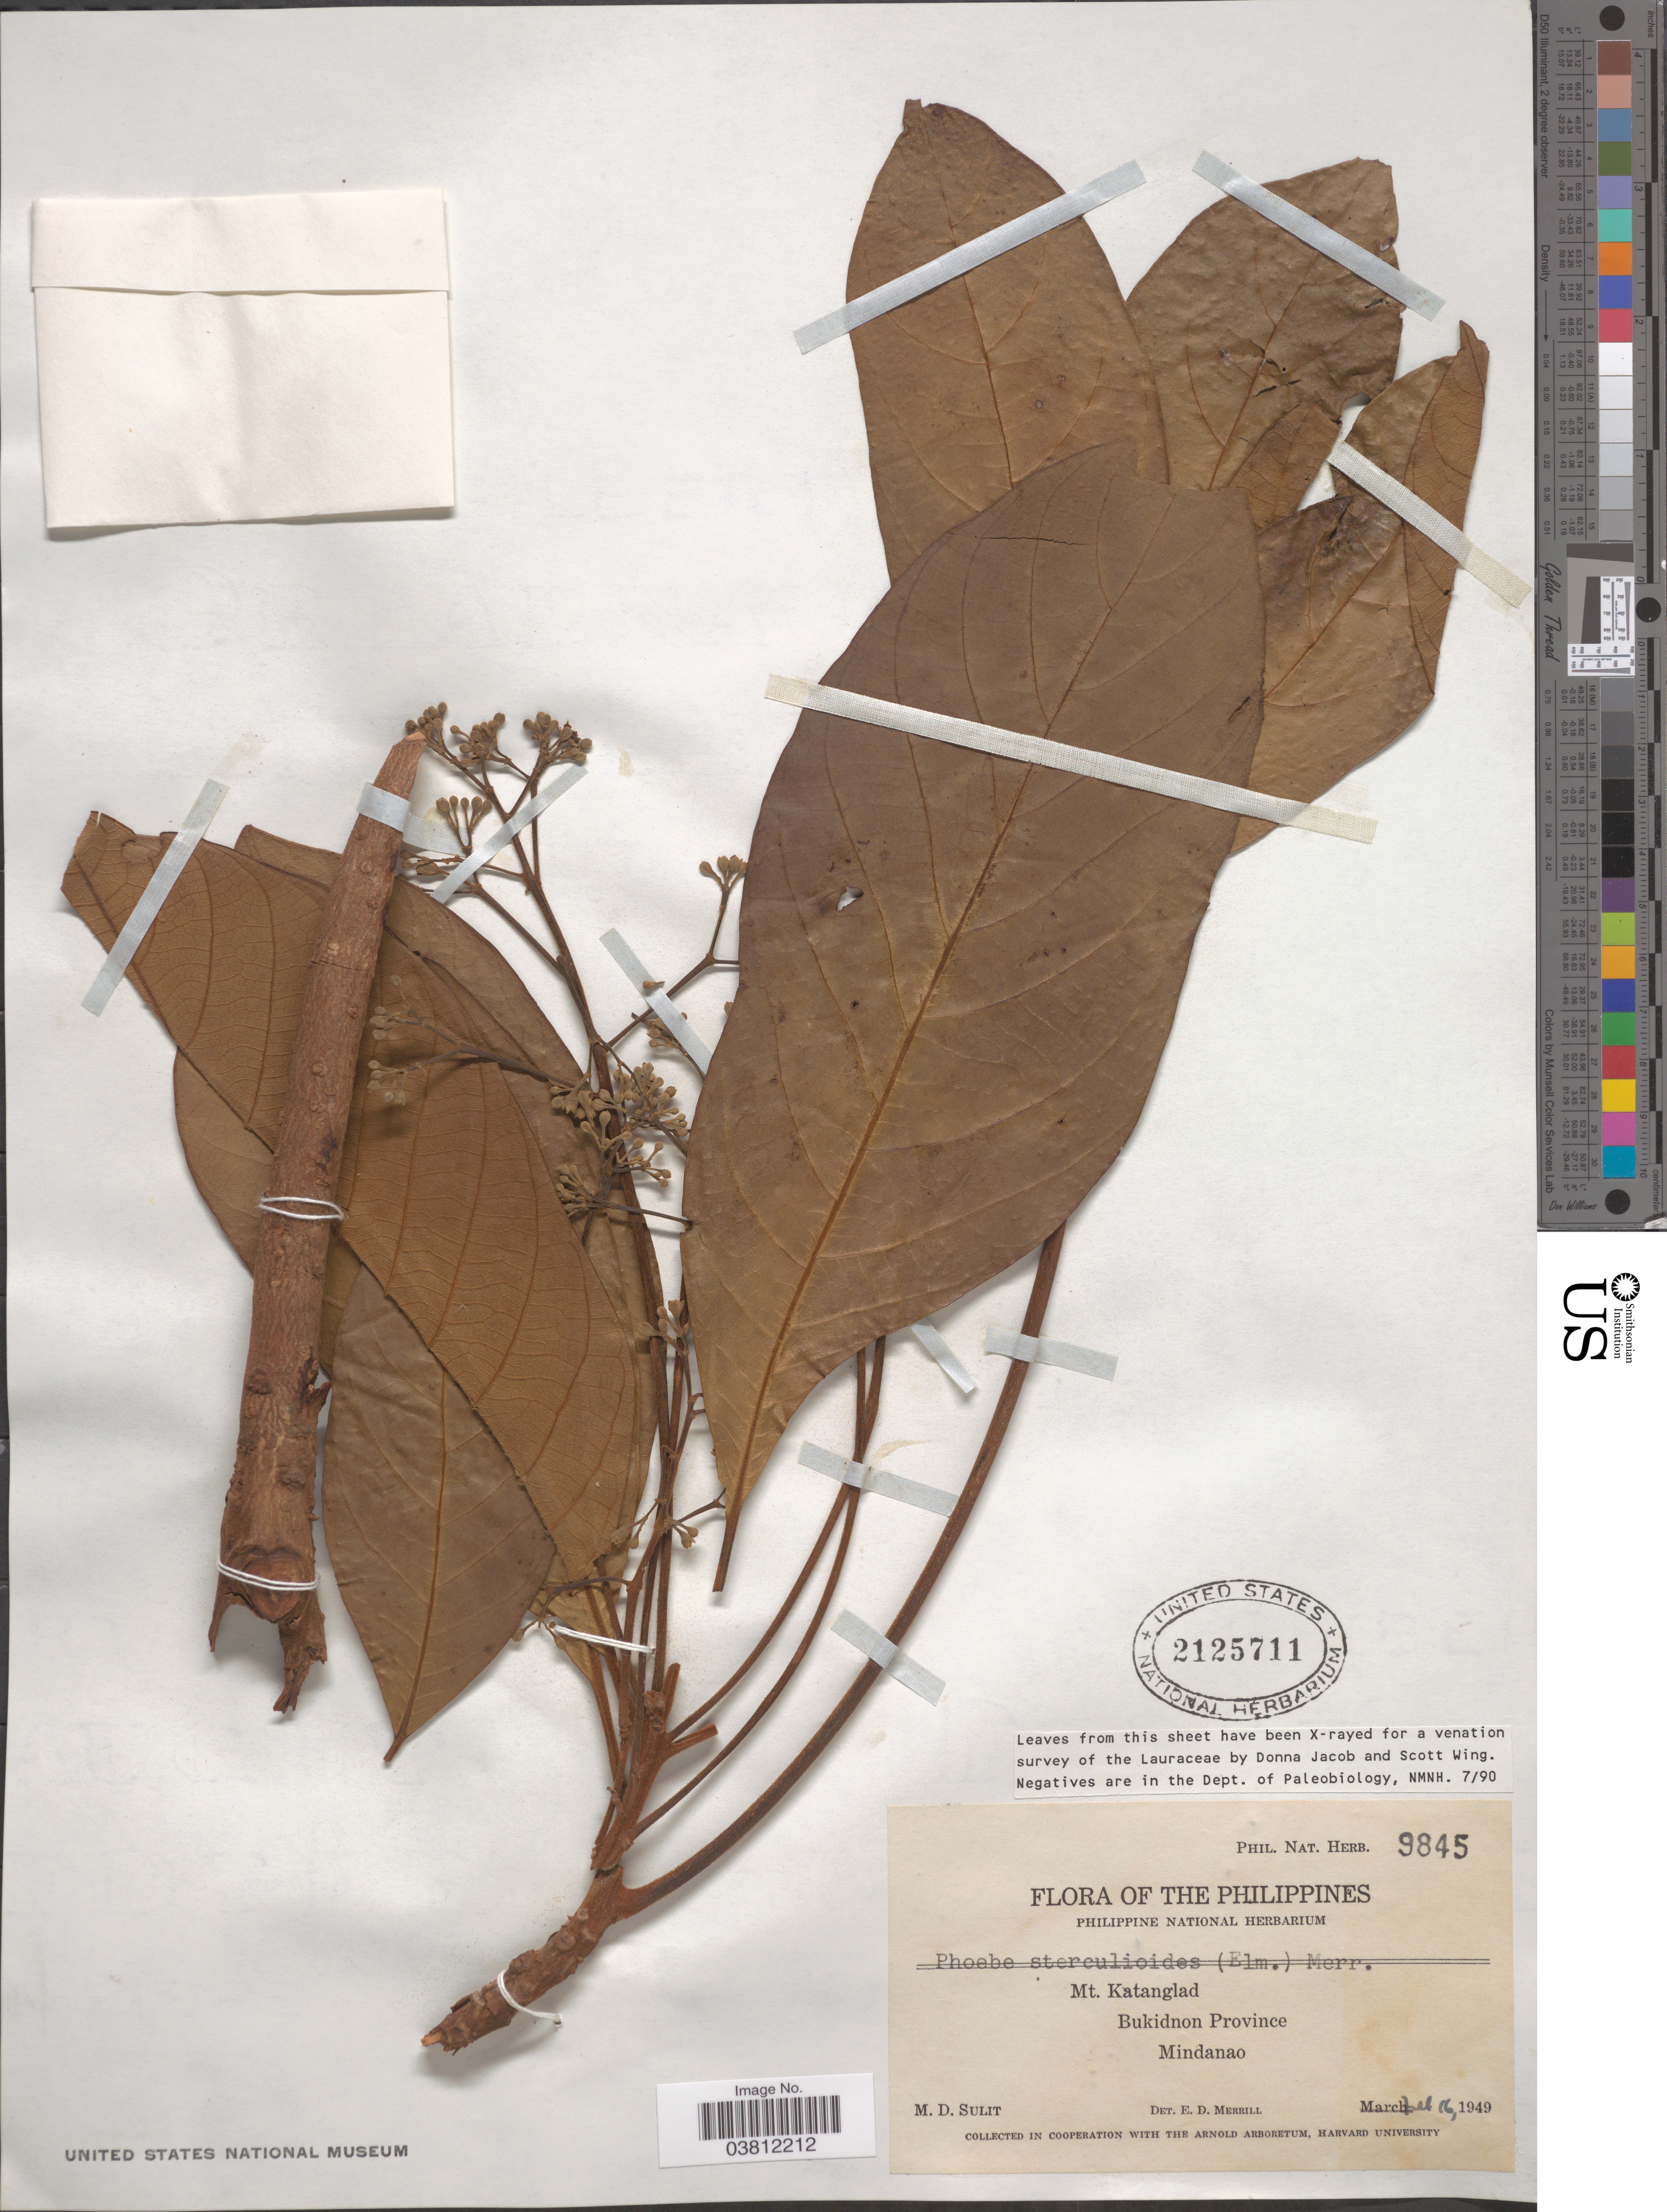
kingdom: Plantae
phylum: Tracheophyta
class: Magnoliopsida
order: Laurales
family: Lauraceae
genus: Phoebe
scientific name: Phoebe sterculioides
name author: Elmer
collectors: M. Sulit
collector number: Phil.Nat.Herb.9845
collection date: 1949-07-16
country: Philippines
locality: Mt. Katanglad. Bukidnon Province. Mindanao.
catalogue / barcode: US 2125711